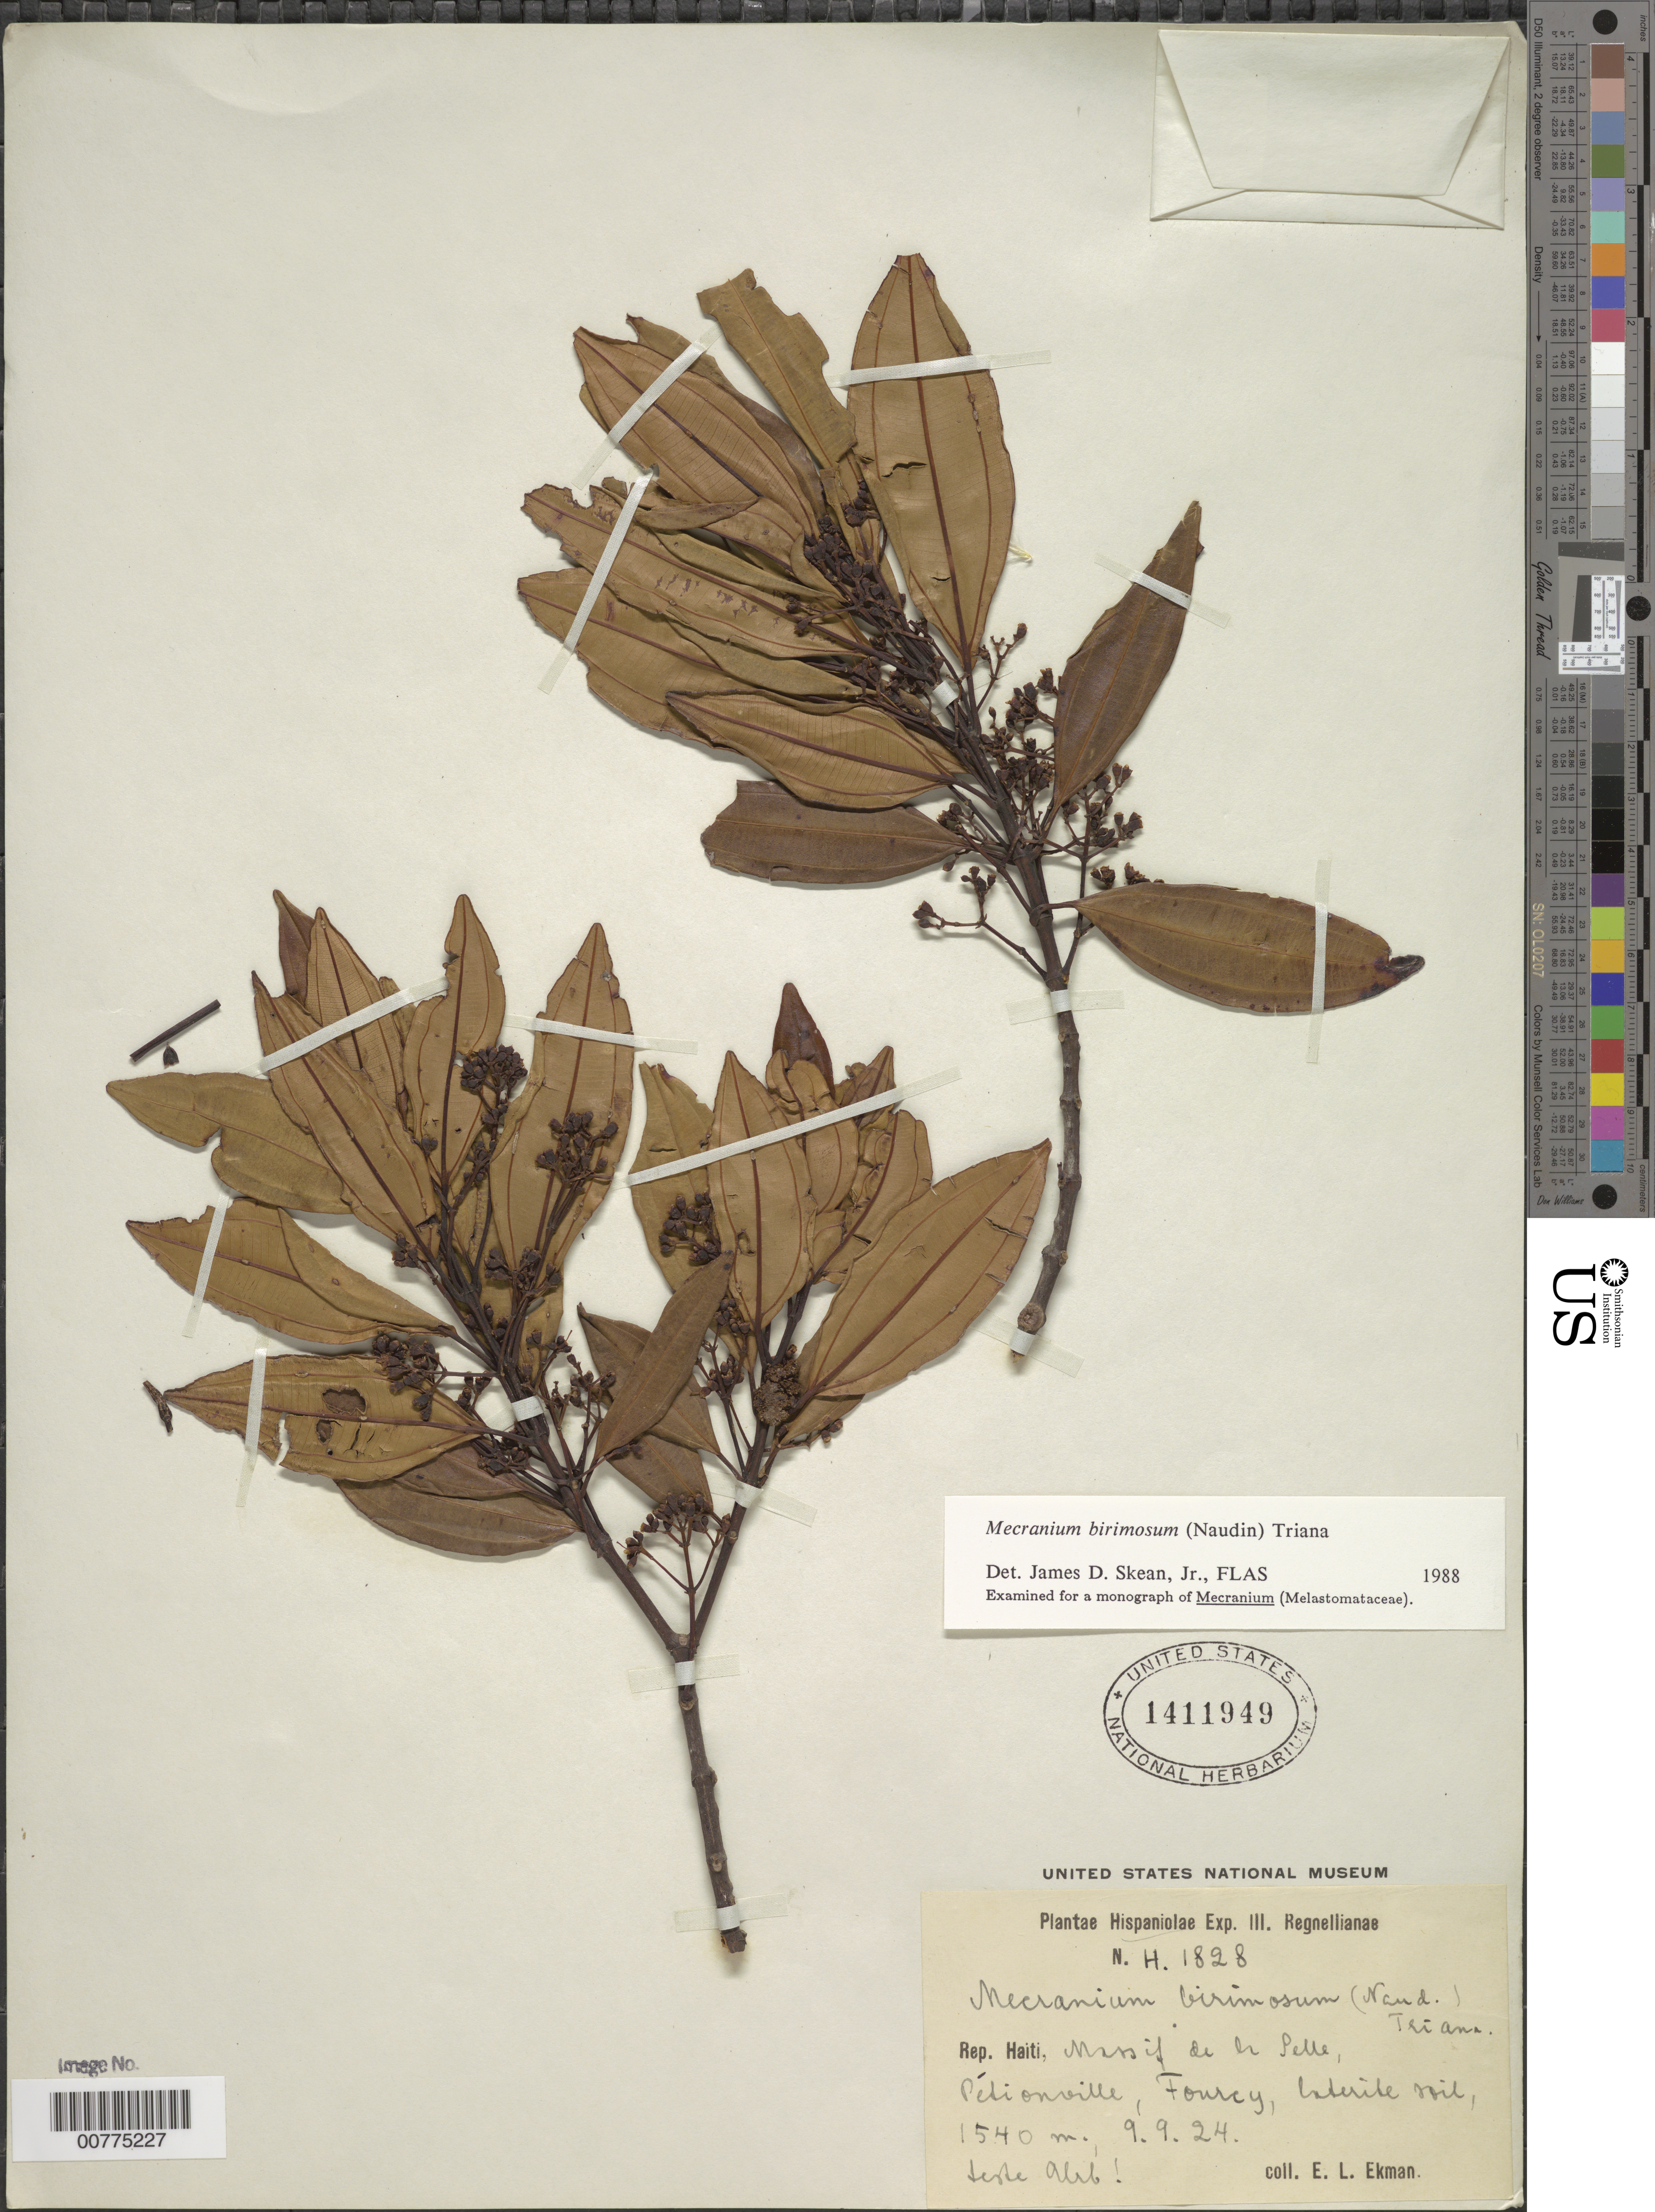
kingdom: Plantae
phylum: Tracheophyta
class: Magnoliopsida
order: Myrtales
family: Melastomataceae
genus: Mecranium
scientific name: Mecranium birimosum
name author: (Naudin) Triana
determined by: Skean, J. D., Jr.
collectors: E. L. Ekman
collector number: H 1828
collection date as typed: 09 Sep 1924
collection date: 1924-09-09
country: Haiti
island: Hispaniola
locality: Massif de la Selle, Pétionville, Fourcy.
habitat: Laterite soil.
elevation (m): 1540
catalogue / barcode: US 1411949